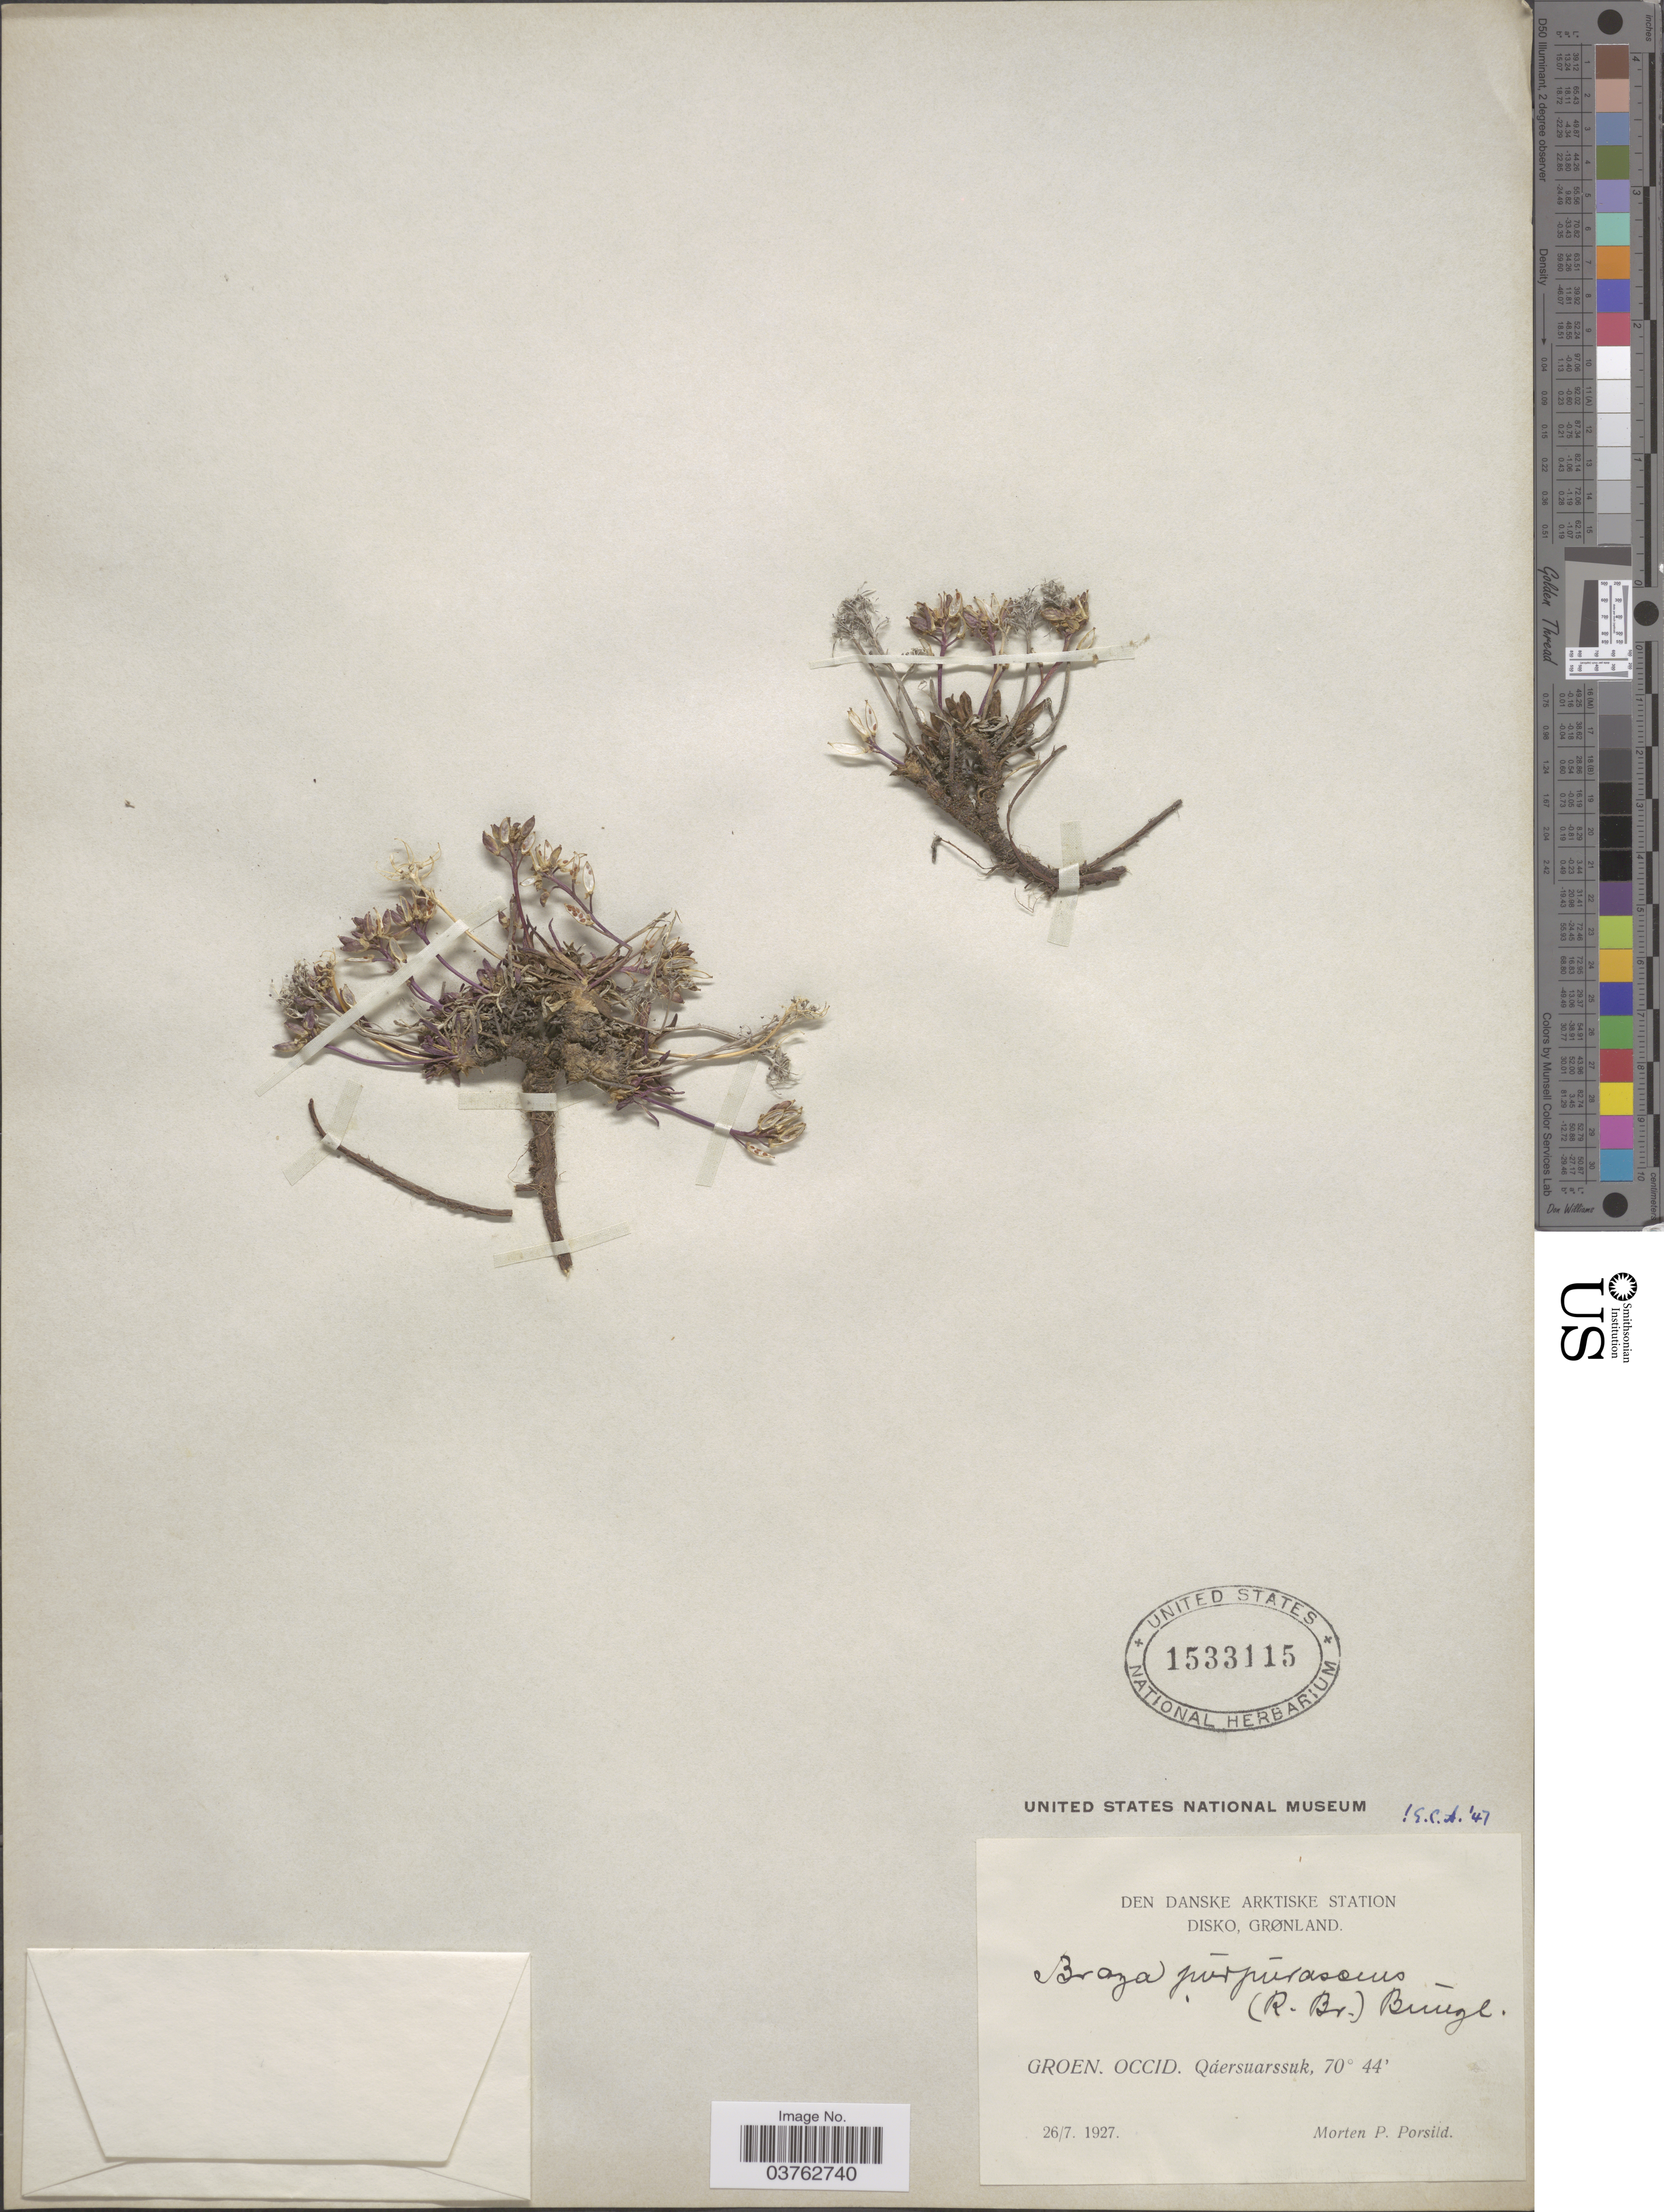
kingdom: Plantae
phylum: Tracheophyta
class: Magnoliopsida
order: Brassicales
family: Brassicaceae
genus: Braya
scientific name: Braya purpurascens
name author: (R. Br.) Bunge ex Ledeb.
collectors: M. P. Porsild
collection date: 1927-07-26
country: Greenland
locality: Den Danske Arktiske Station. Disko, Grønland. Groen. Occid. Qáersuarssuk.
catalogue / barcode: US 1533115